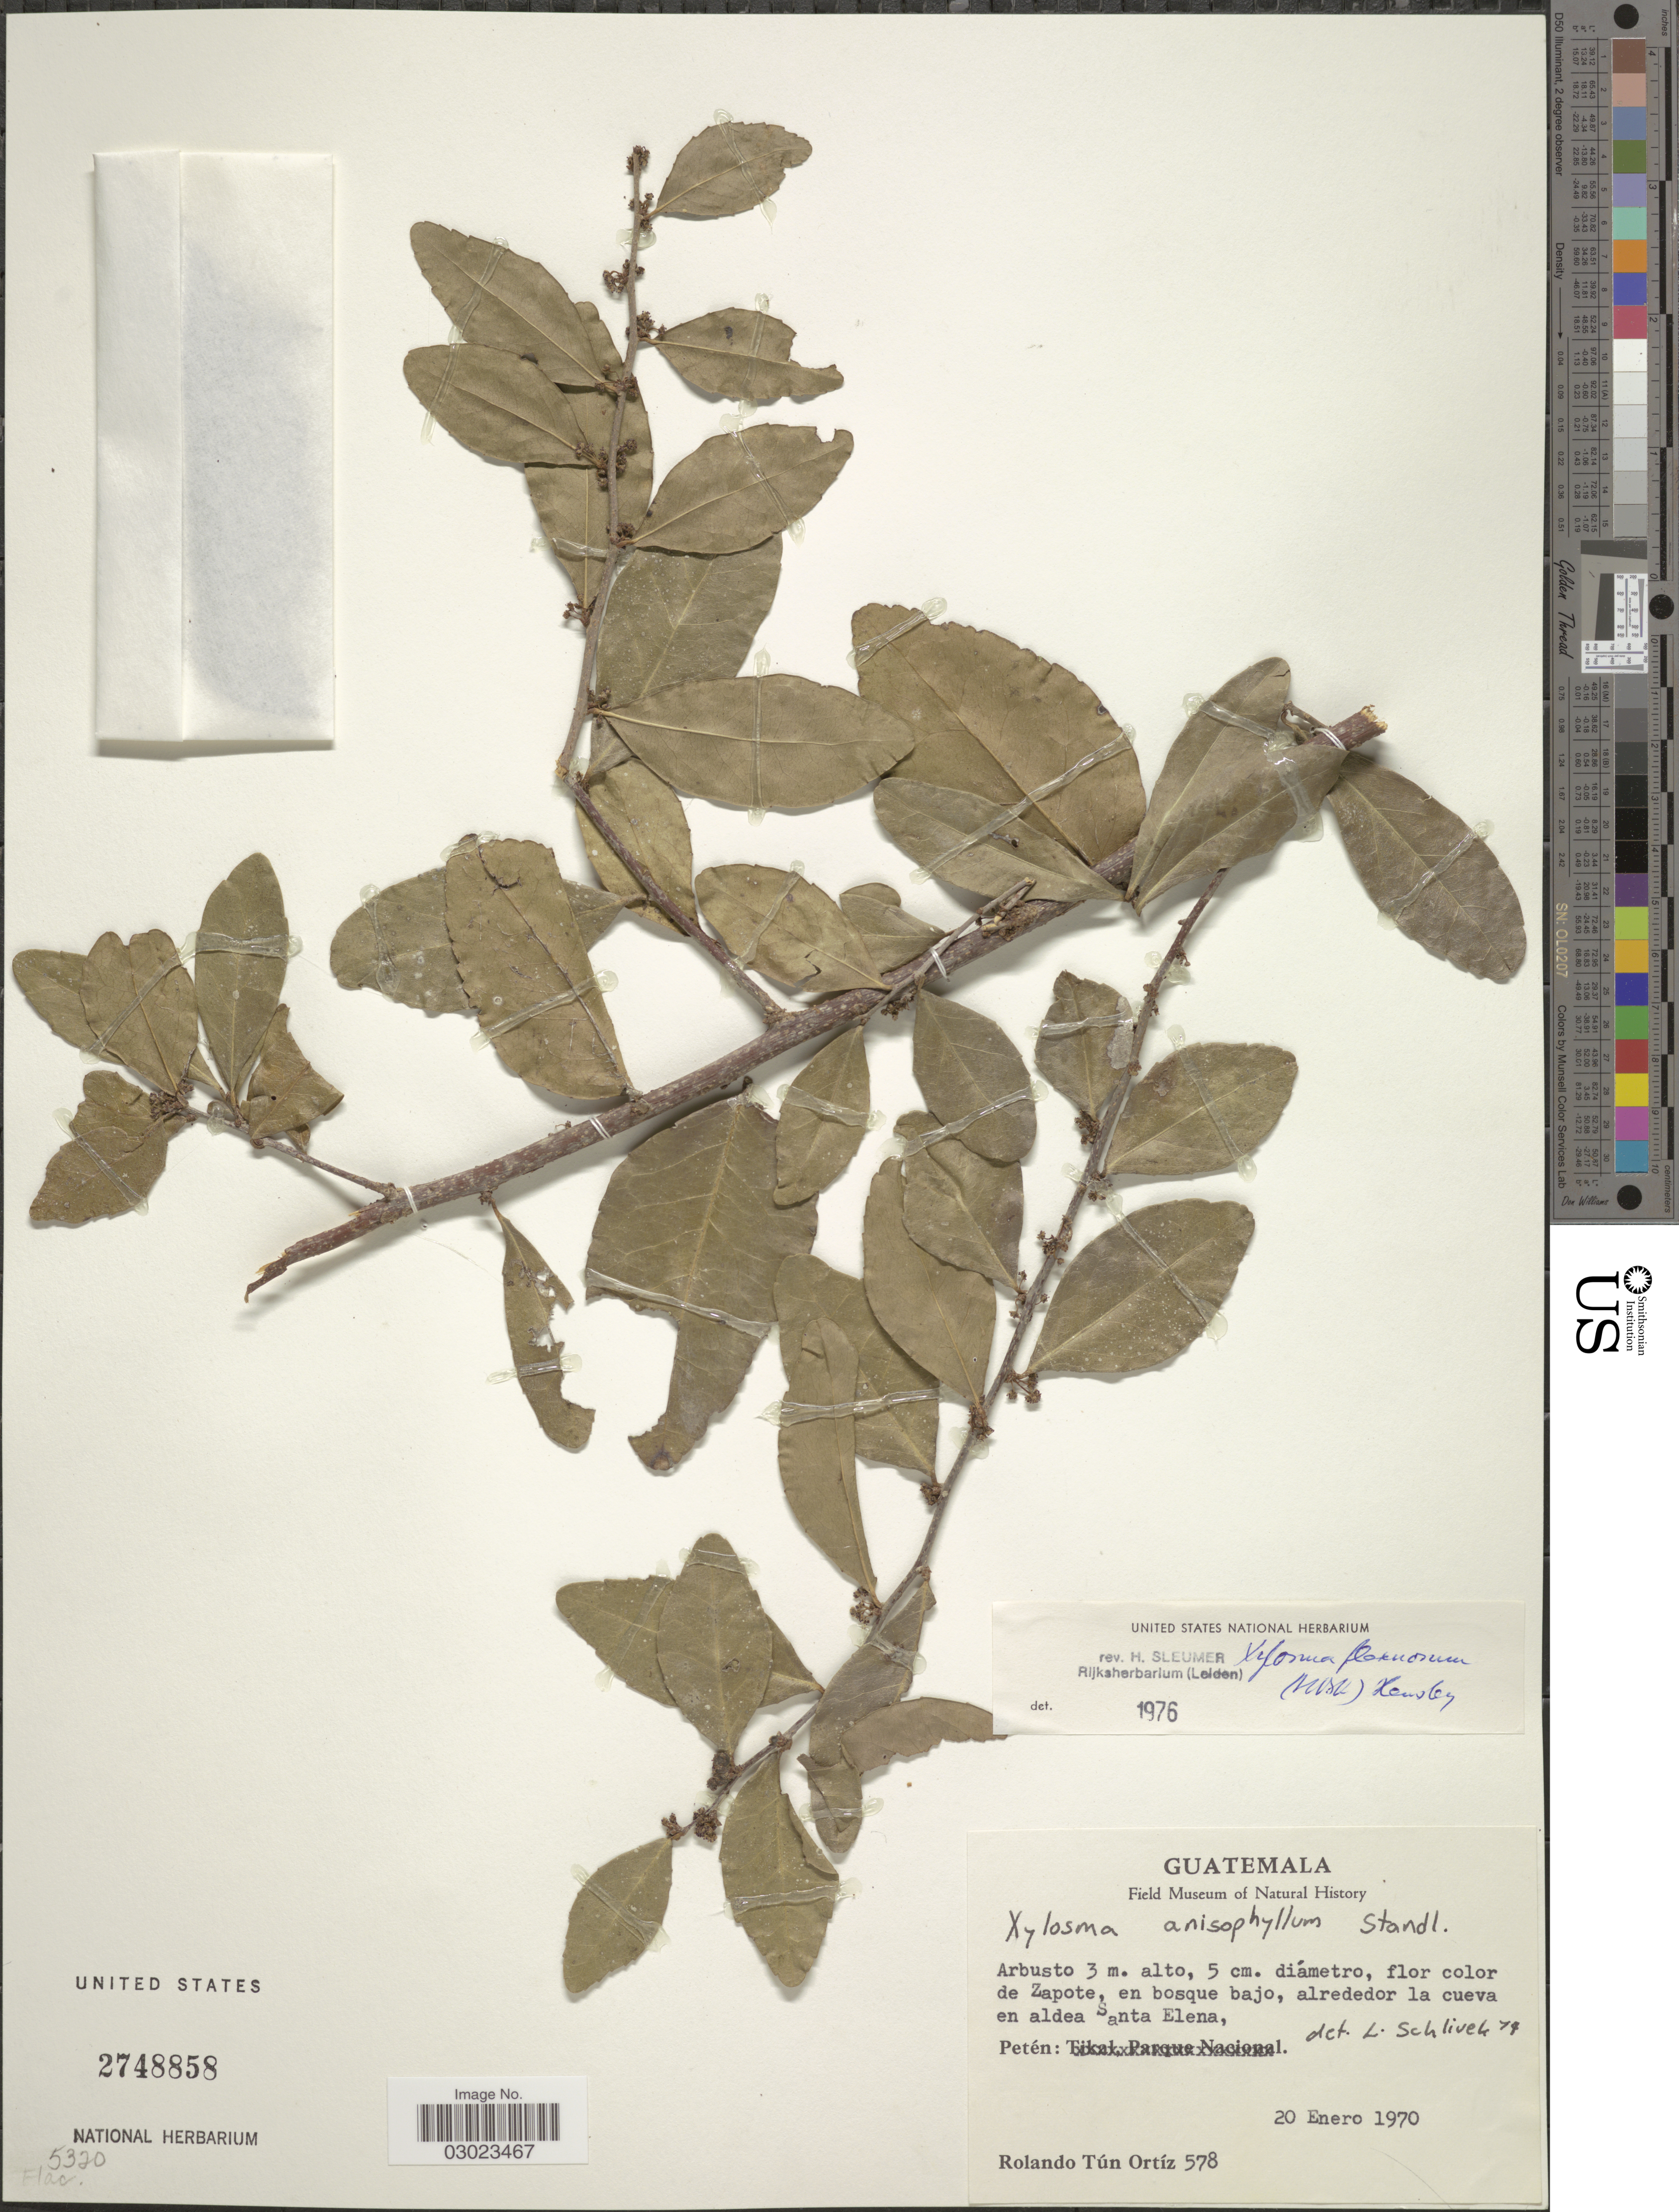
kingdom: Plantae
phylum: Tracheophyta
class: Magnoliopsida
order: Malpighiales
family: Salicaceae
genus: Xylosma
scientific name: Xylosma flexuosa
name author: (Kunth) Hemsl.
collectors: R. Tún Ortíz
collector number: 578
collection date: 1970-01-20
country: Guatemala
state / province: El Petén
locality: Flor color de Zapote, en bosque bajo, alrededore la cueva en aldea Santa Elena.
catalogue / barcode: US 2748858